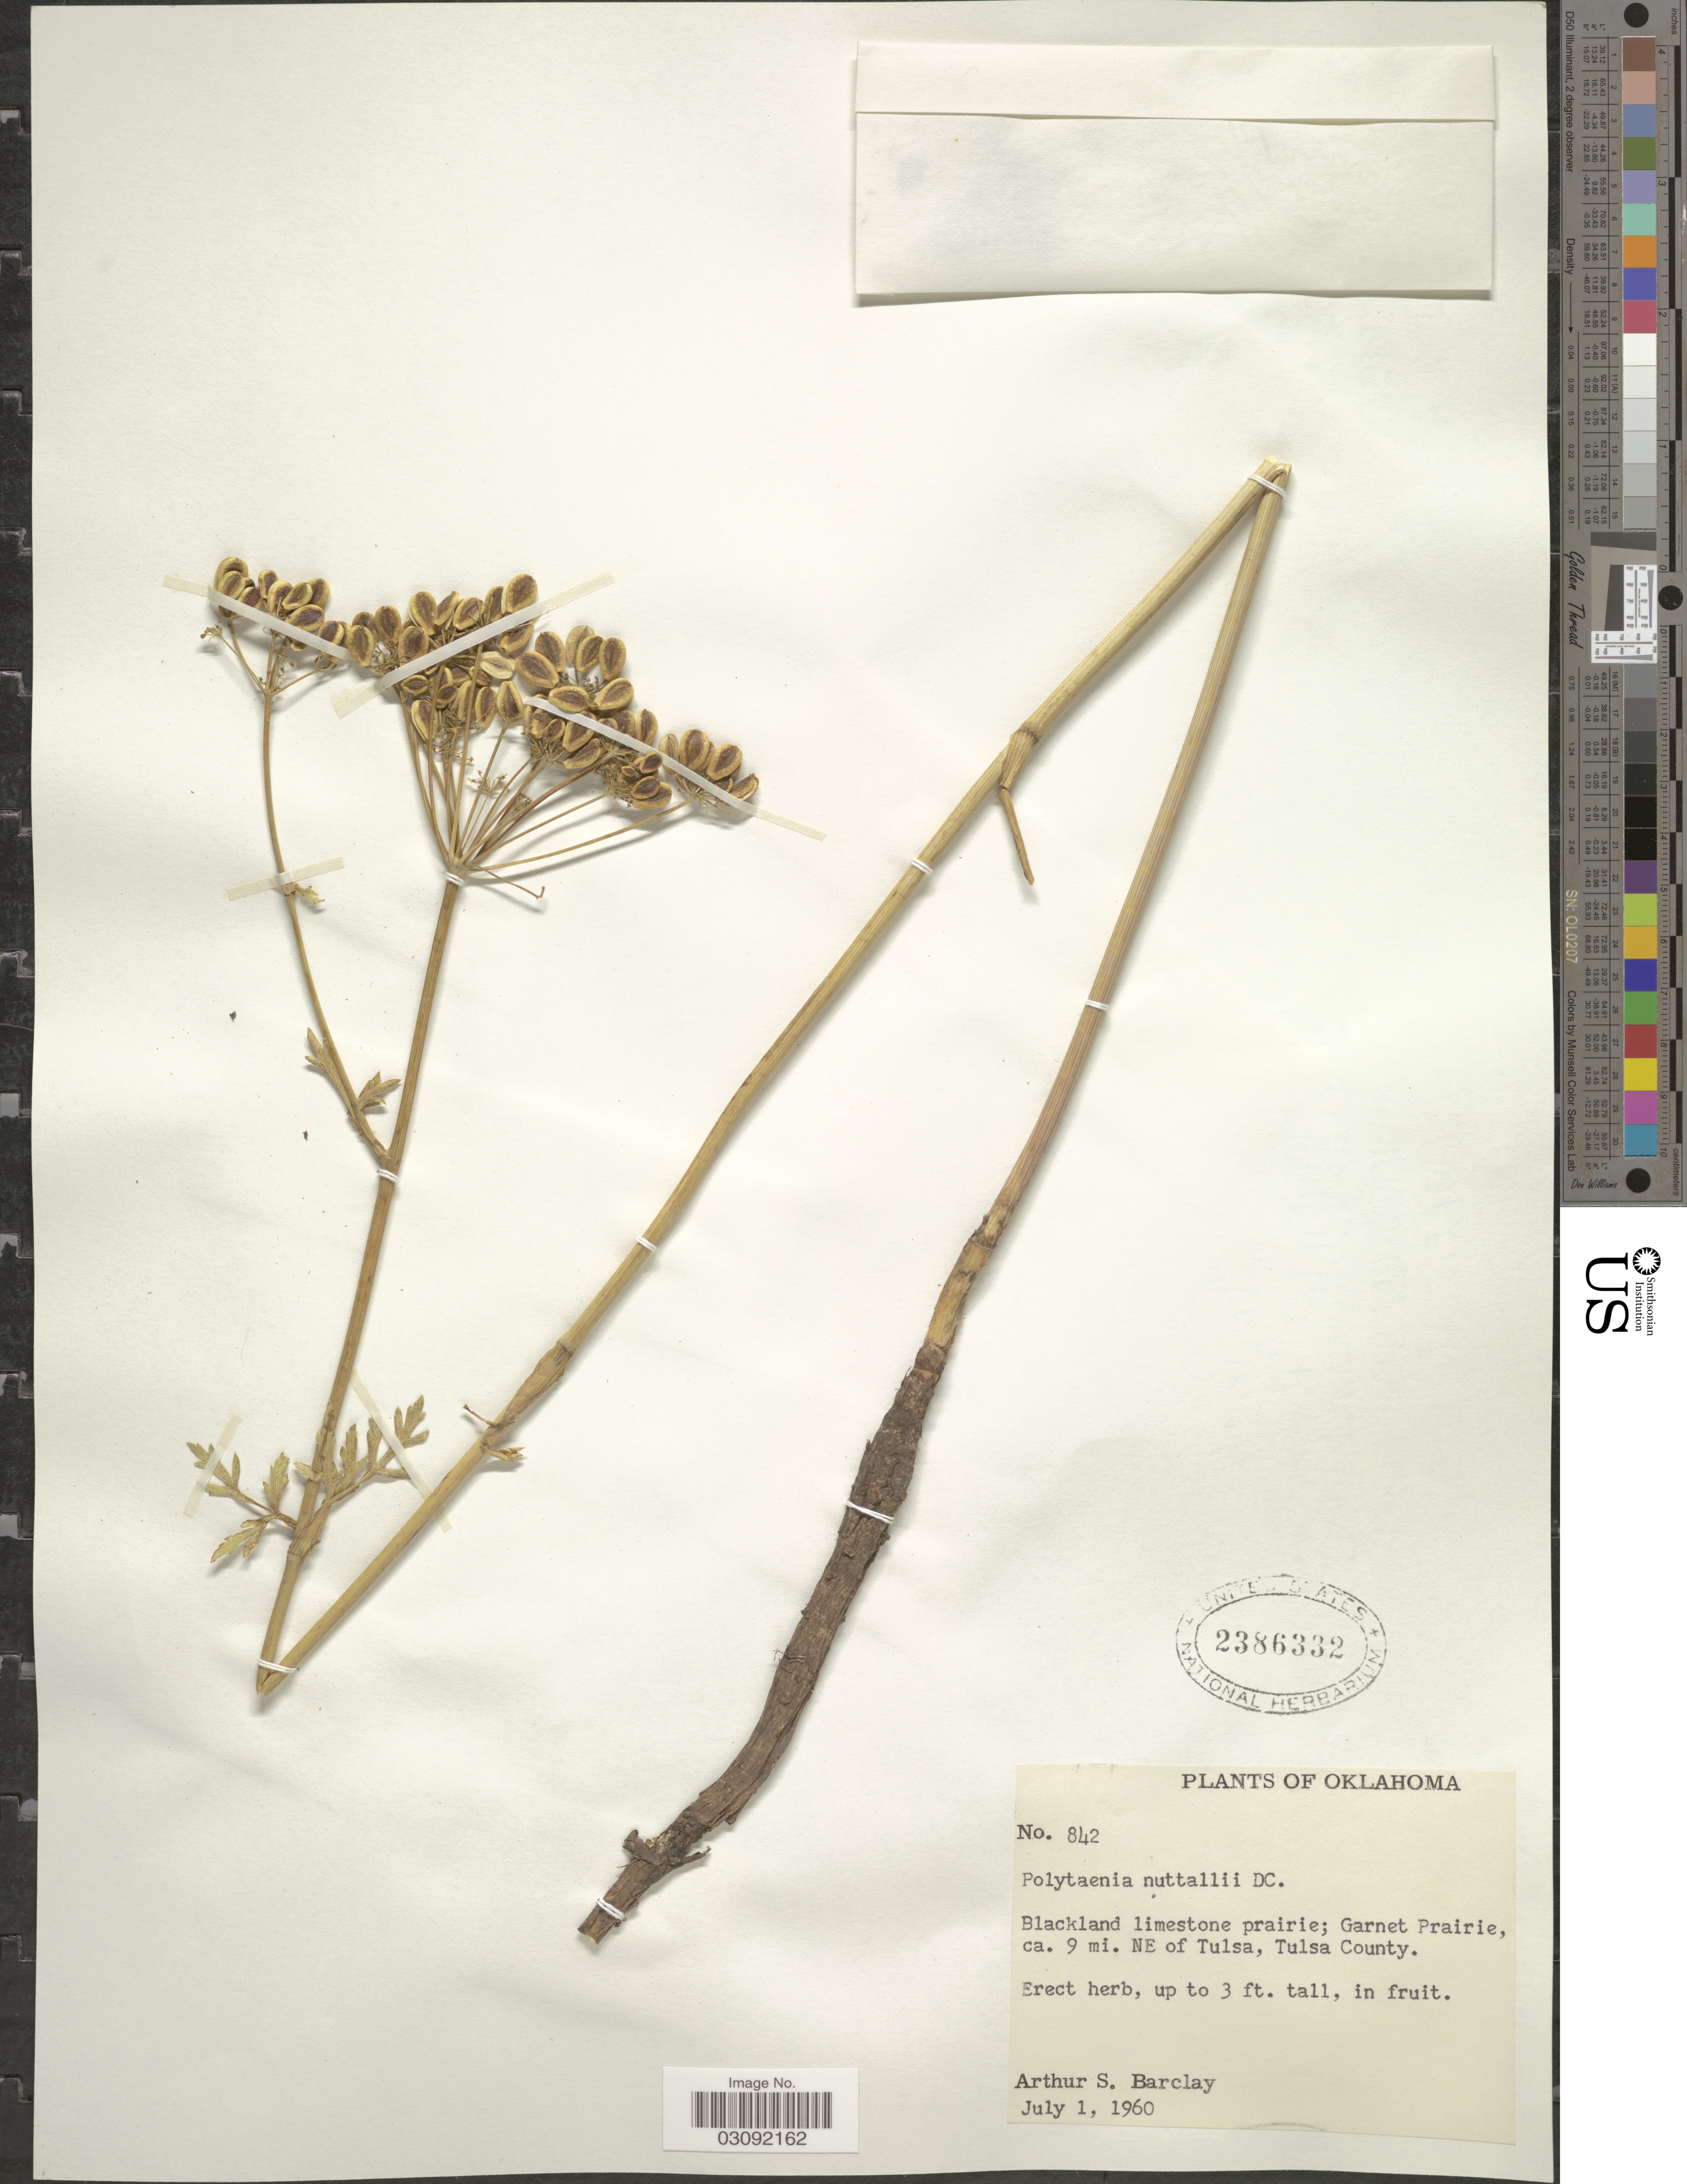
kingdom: Plantae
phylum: Tracheophyta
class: Magnoliopsida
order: Apiales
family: Apiaceae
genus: Polytaenia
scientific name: Polytaenia nuttallii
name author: DC.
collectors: A. S. Barclay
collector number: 842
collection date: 1960-07-01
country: United States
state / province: Oklahoma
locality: Blackland limestone prairie; Garnet Prairie, ca. 9 mi. NE of Tulsa, Tulsa County.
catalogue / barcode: US 2386332